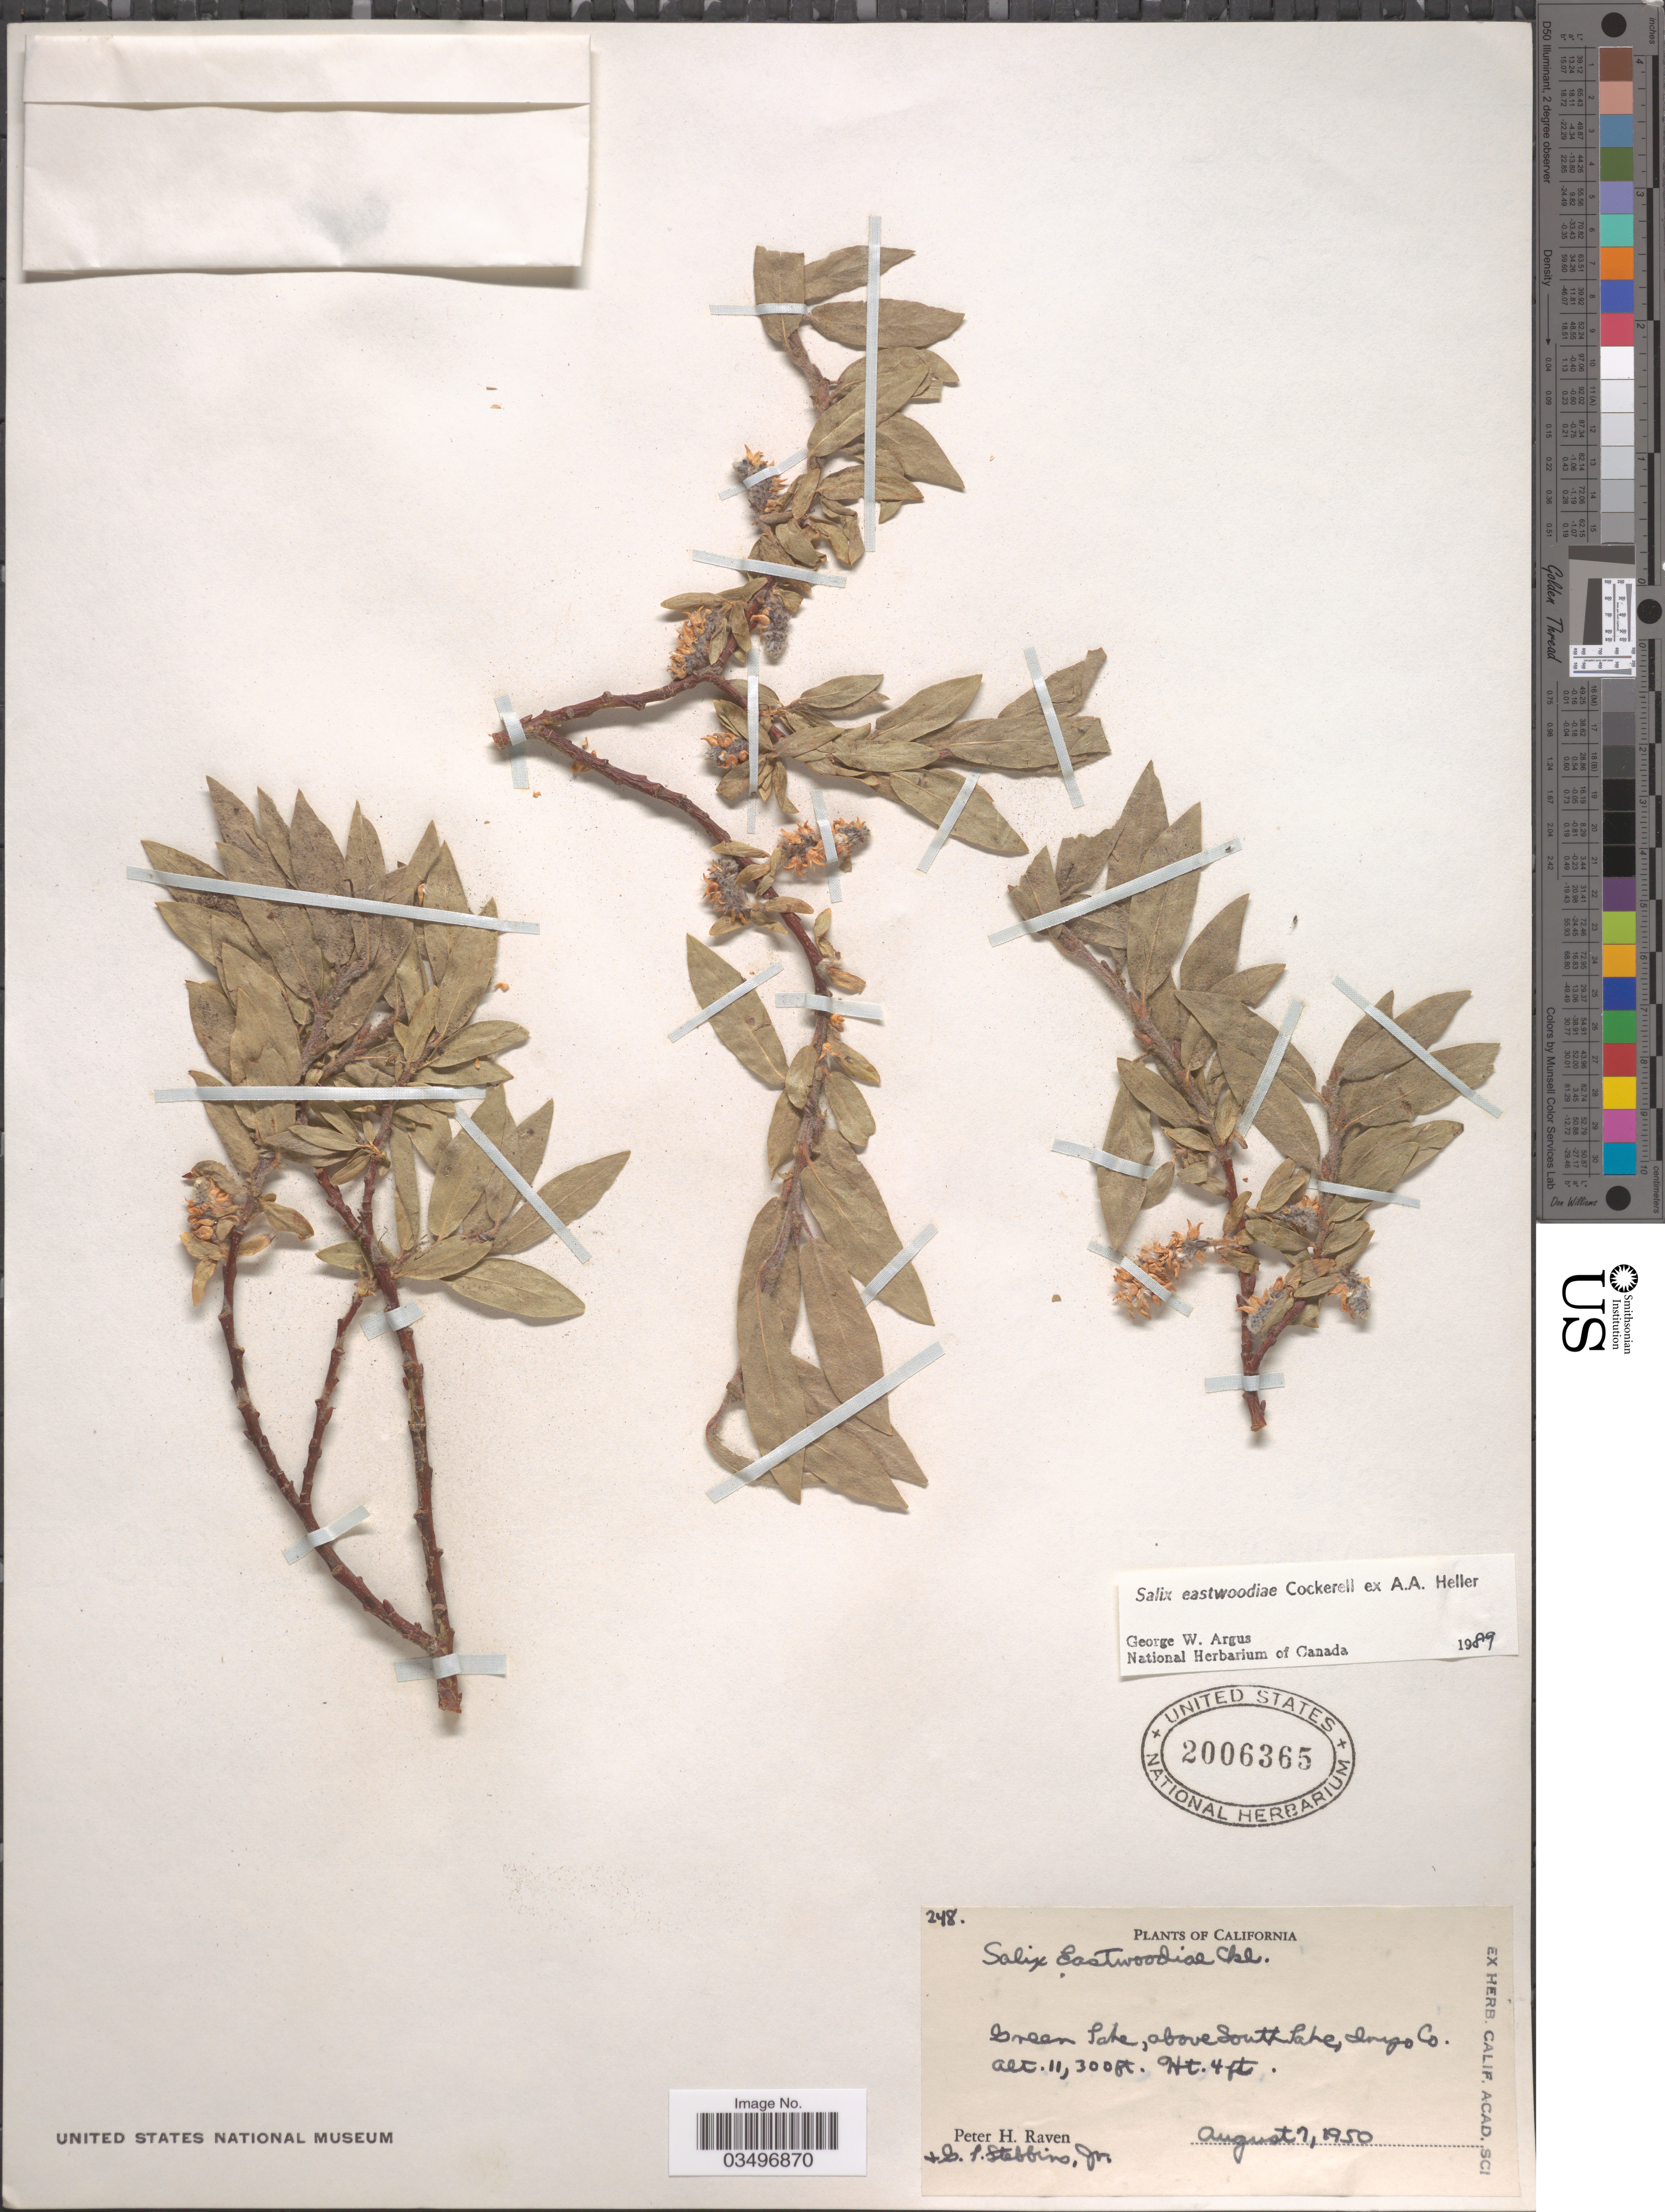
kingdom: Plantae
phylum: Tracheophyta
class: Magnoliopsida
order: Malpighiales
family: Salicaceae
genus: Salix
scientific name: Salix eastwoodiae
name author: Cockerell ex A. Heller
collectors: P. Raven & G. L. Stebbins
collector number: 248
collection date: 1950-08-07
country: United States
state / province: California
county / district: Inyo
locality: Green Lake, above South Lake, Inyo Co.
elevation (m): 3444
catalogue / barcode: US 2006365